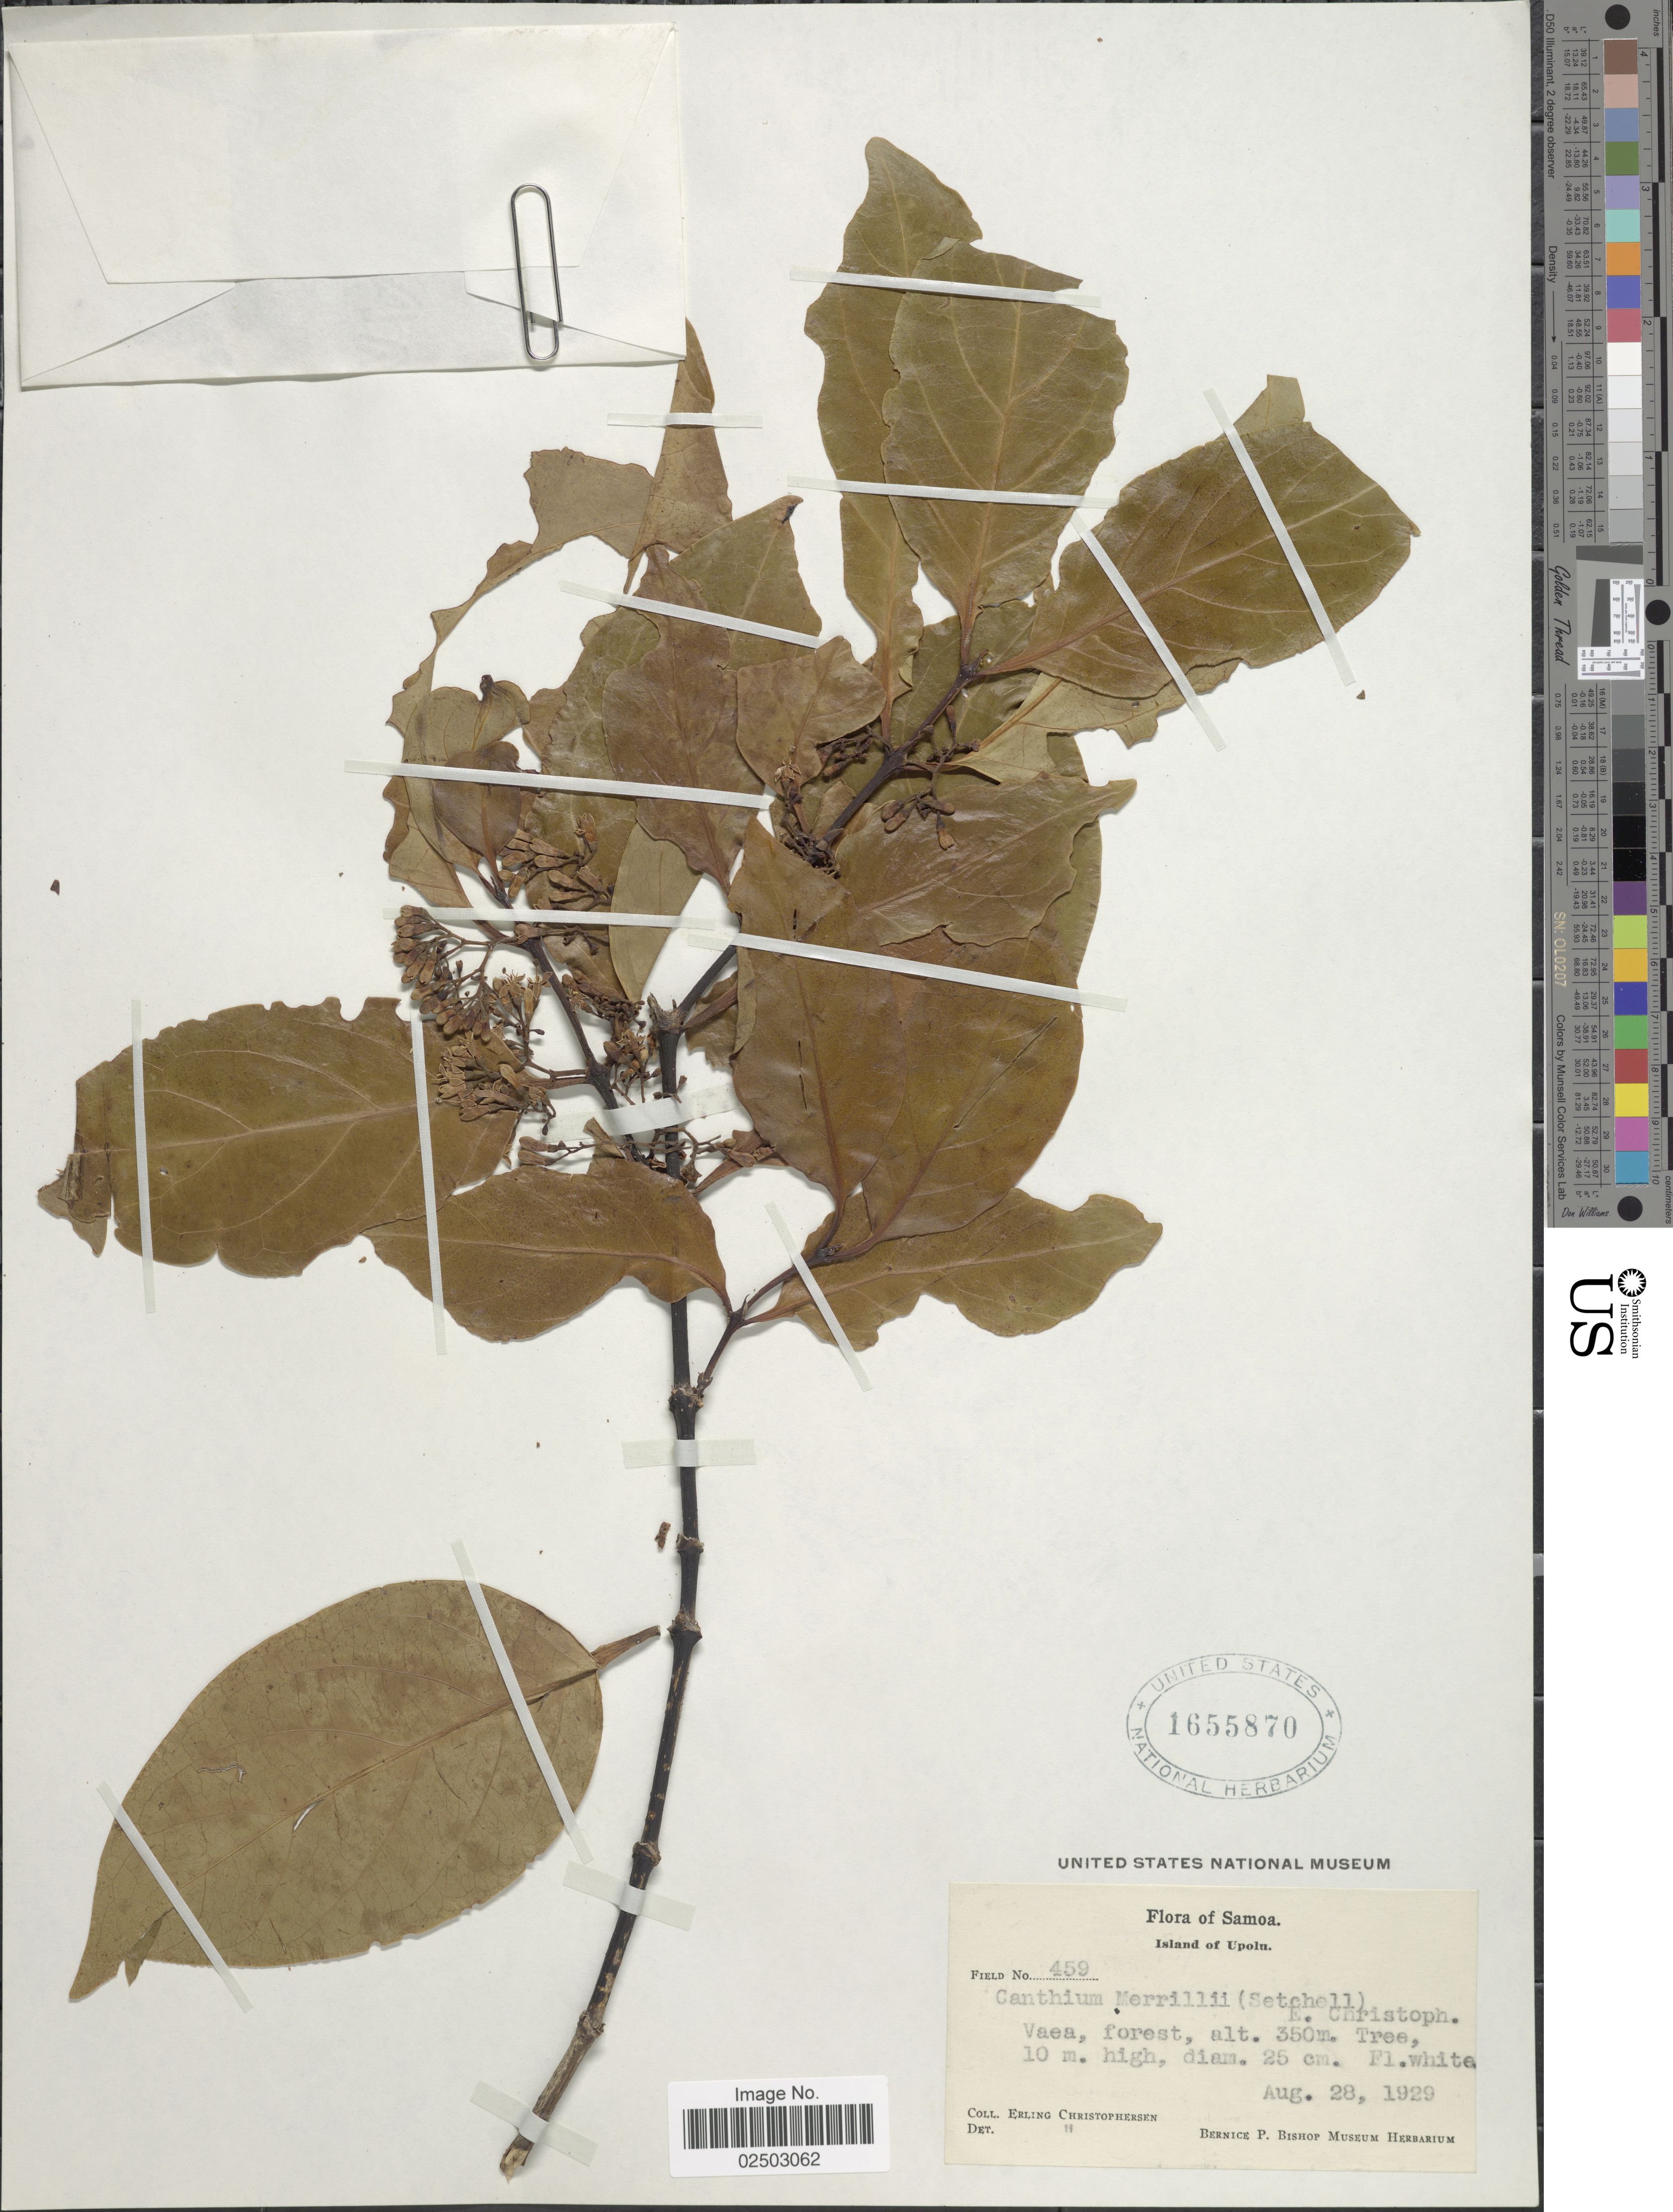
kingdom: Plantae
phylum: Tracheophyta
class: Magnoliopsida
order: Gentianales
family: Rubiaceae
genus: Canthium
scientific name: Canthium merrillii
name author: (Setch.) Christoph.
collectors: E. Christopherson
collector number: Field459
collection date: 1929-08-28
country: Samoa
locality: Samoa, Island of Upolu, Vaea, forest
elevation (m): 350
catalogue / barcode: US 1655870